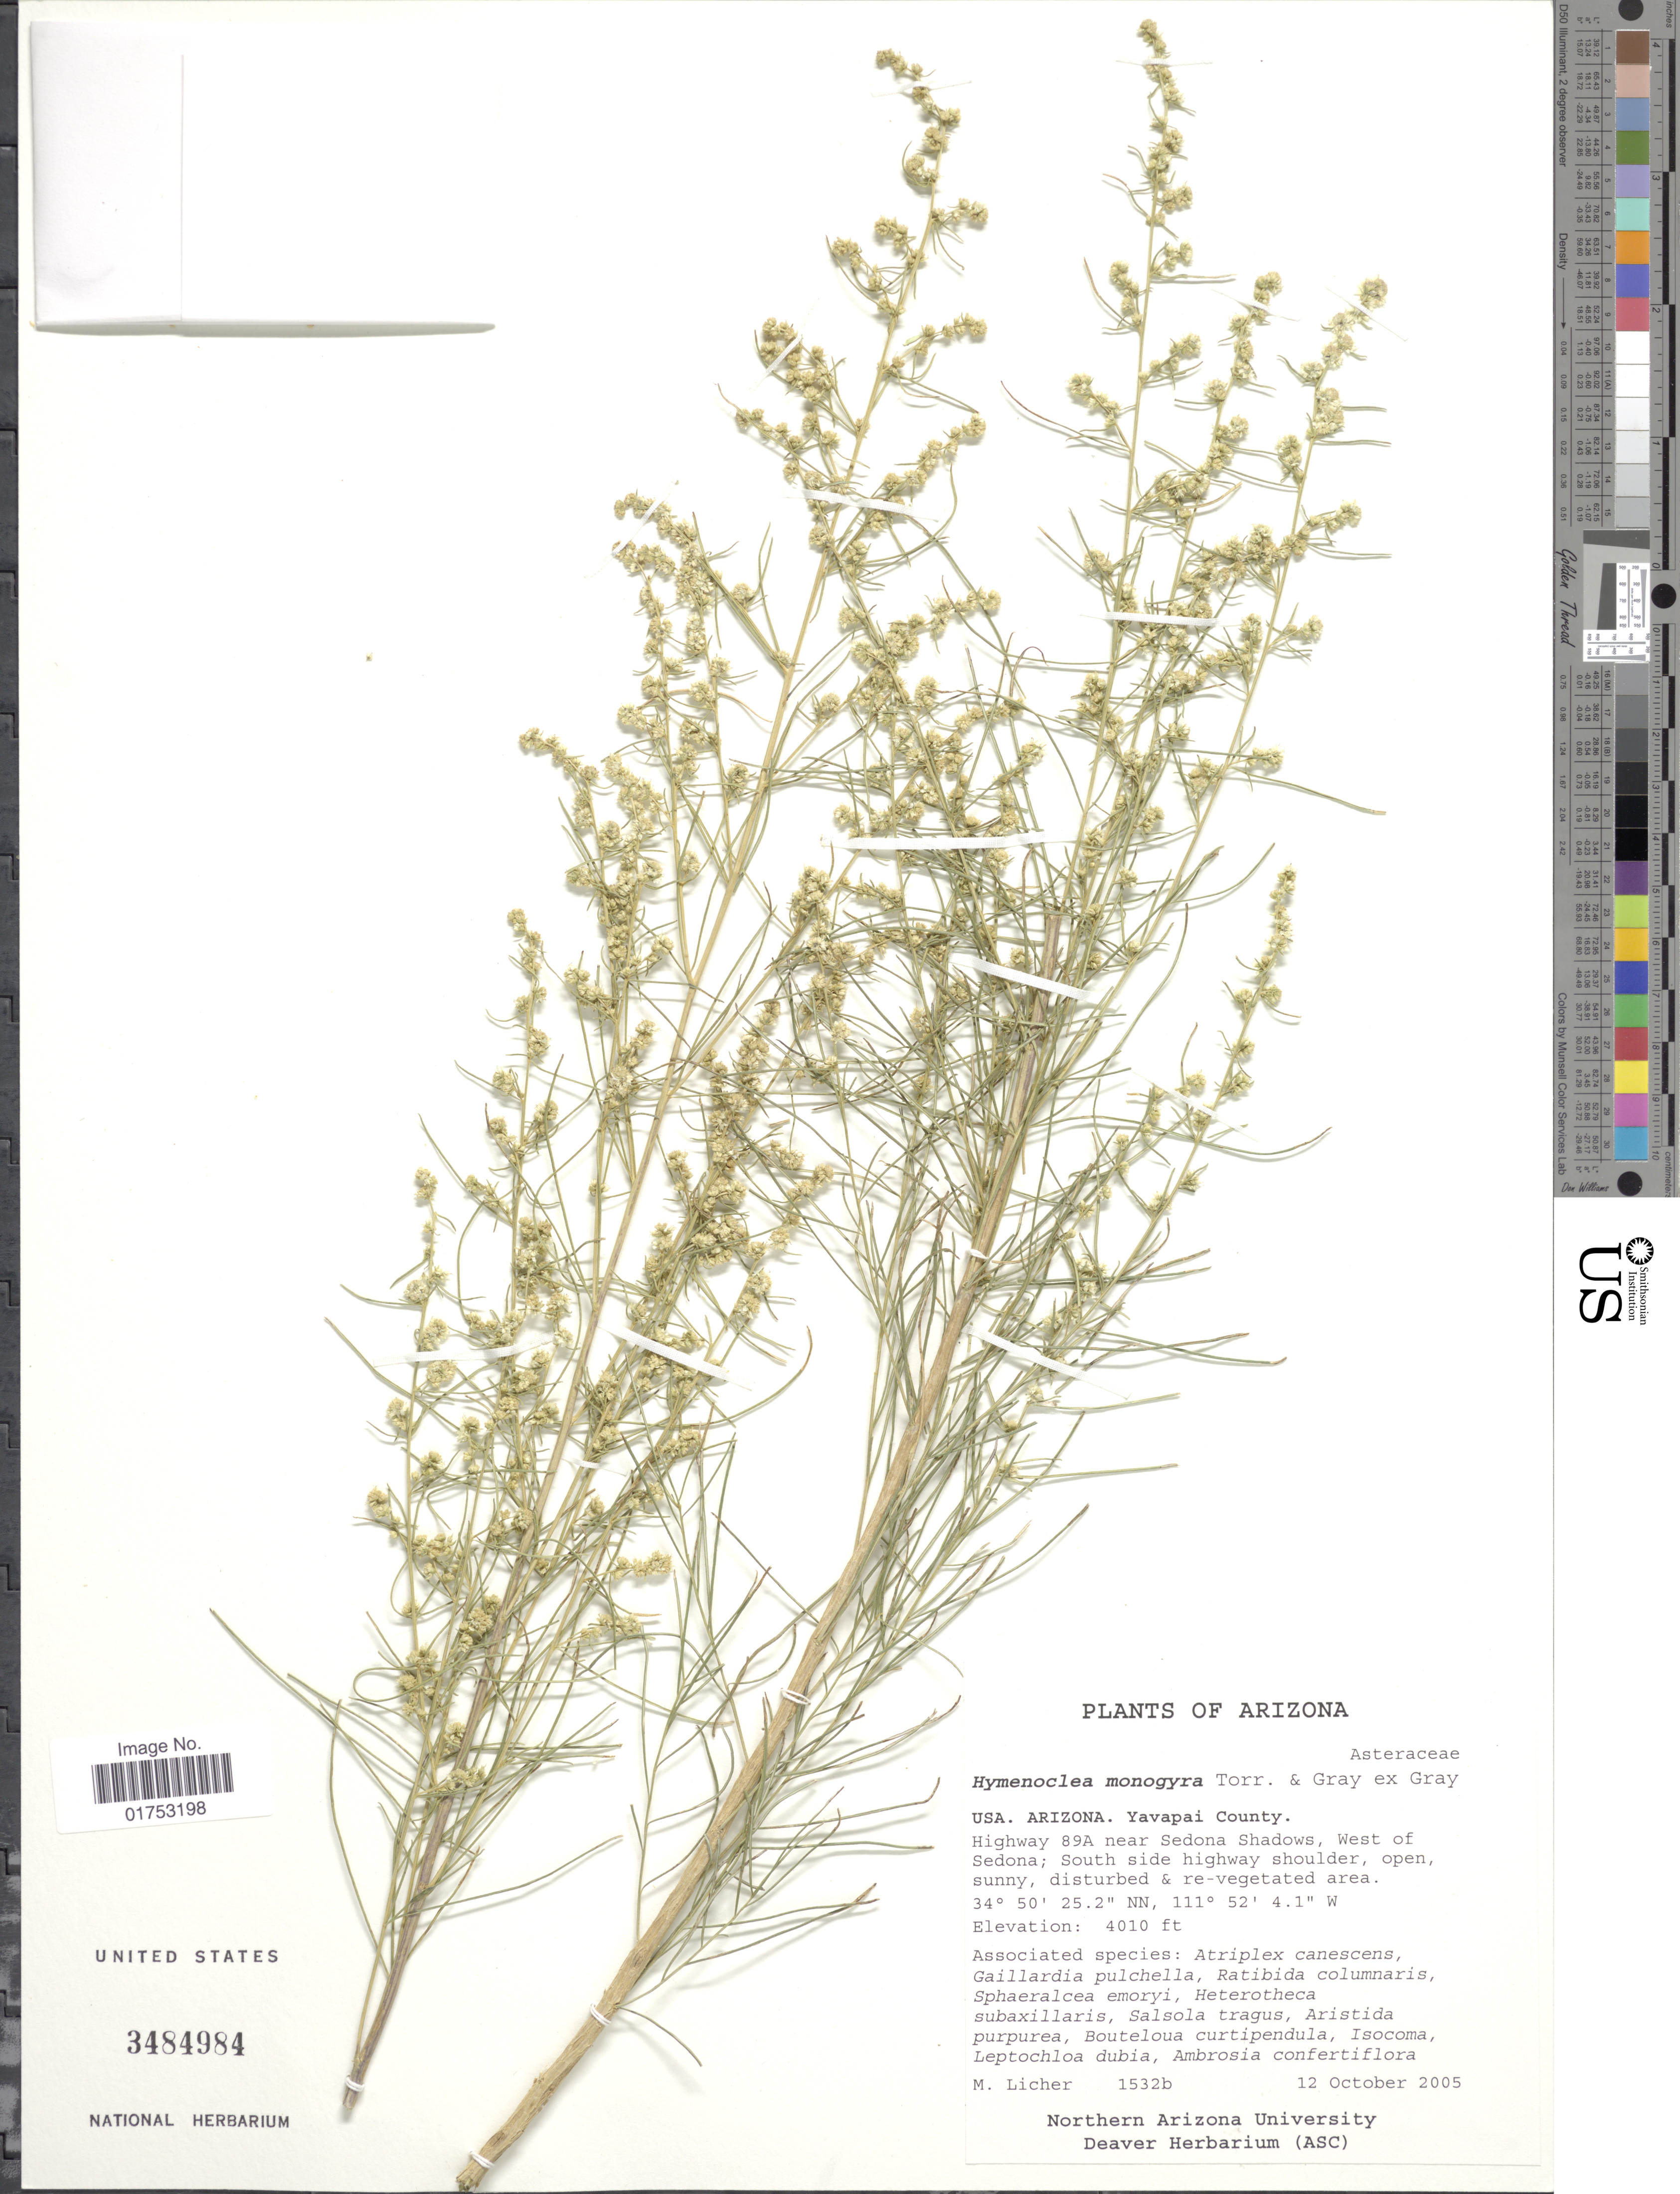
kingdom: Plantae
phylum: Tracheophyta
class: Magnoliopsida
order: Asterales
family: Asteraceae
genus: Hymenoclea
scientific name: Hymenoclea monogyra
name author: Torr. & A. Gray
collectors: M. Licher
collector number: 1532b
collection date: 2005-10-12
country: United States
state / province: Arizona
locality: USA, Yavapai County, Highway 89A near Sedona Shadows, West of Sedona, south side highway shoulder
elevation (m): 1222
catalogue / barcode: US 3484984